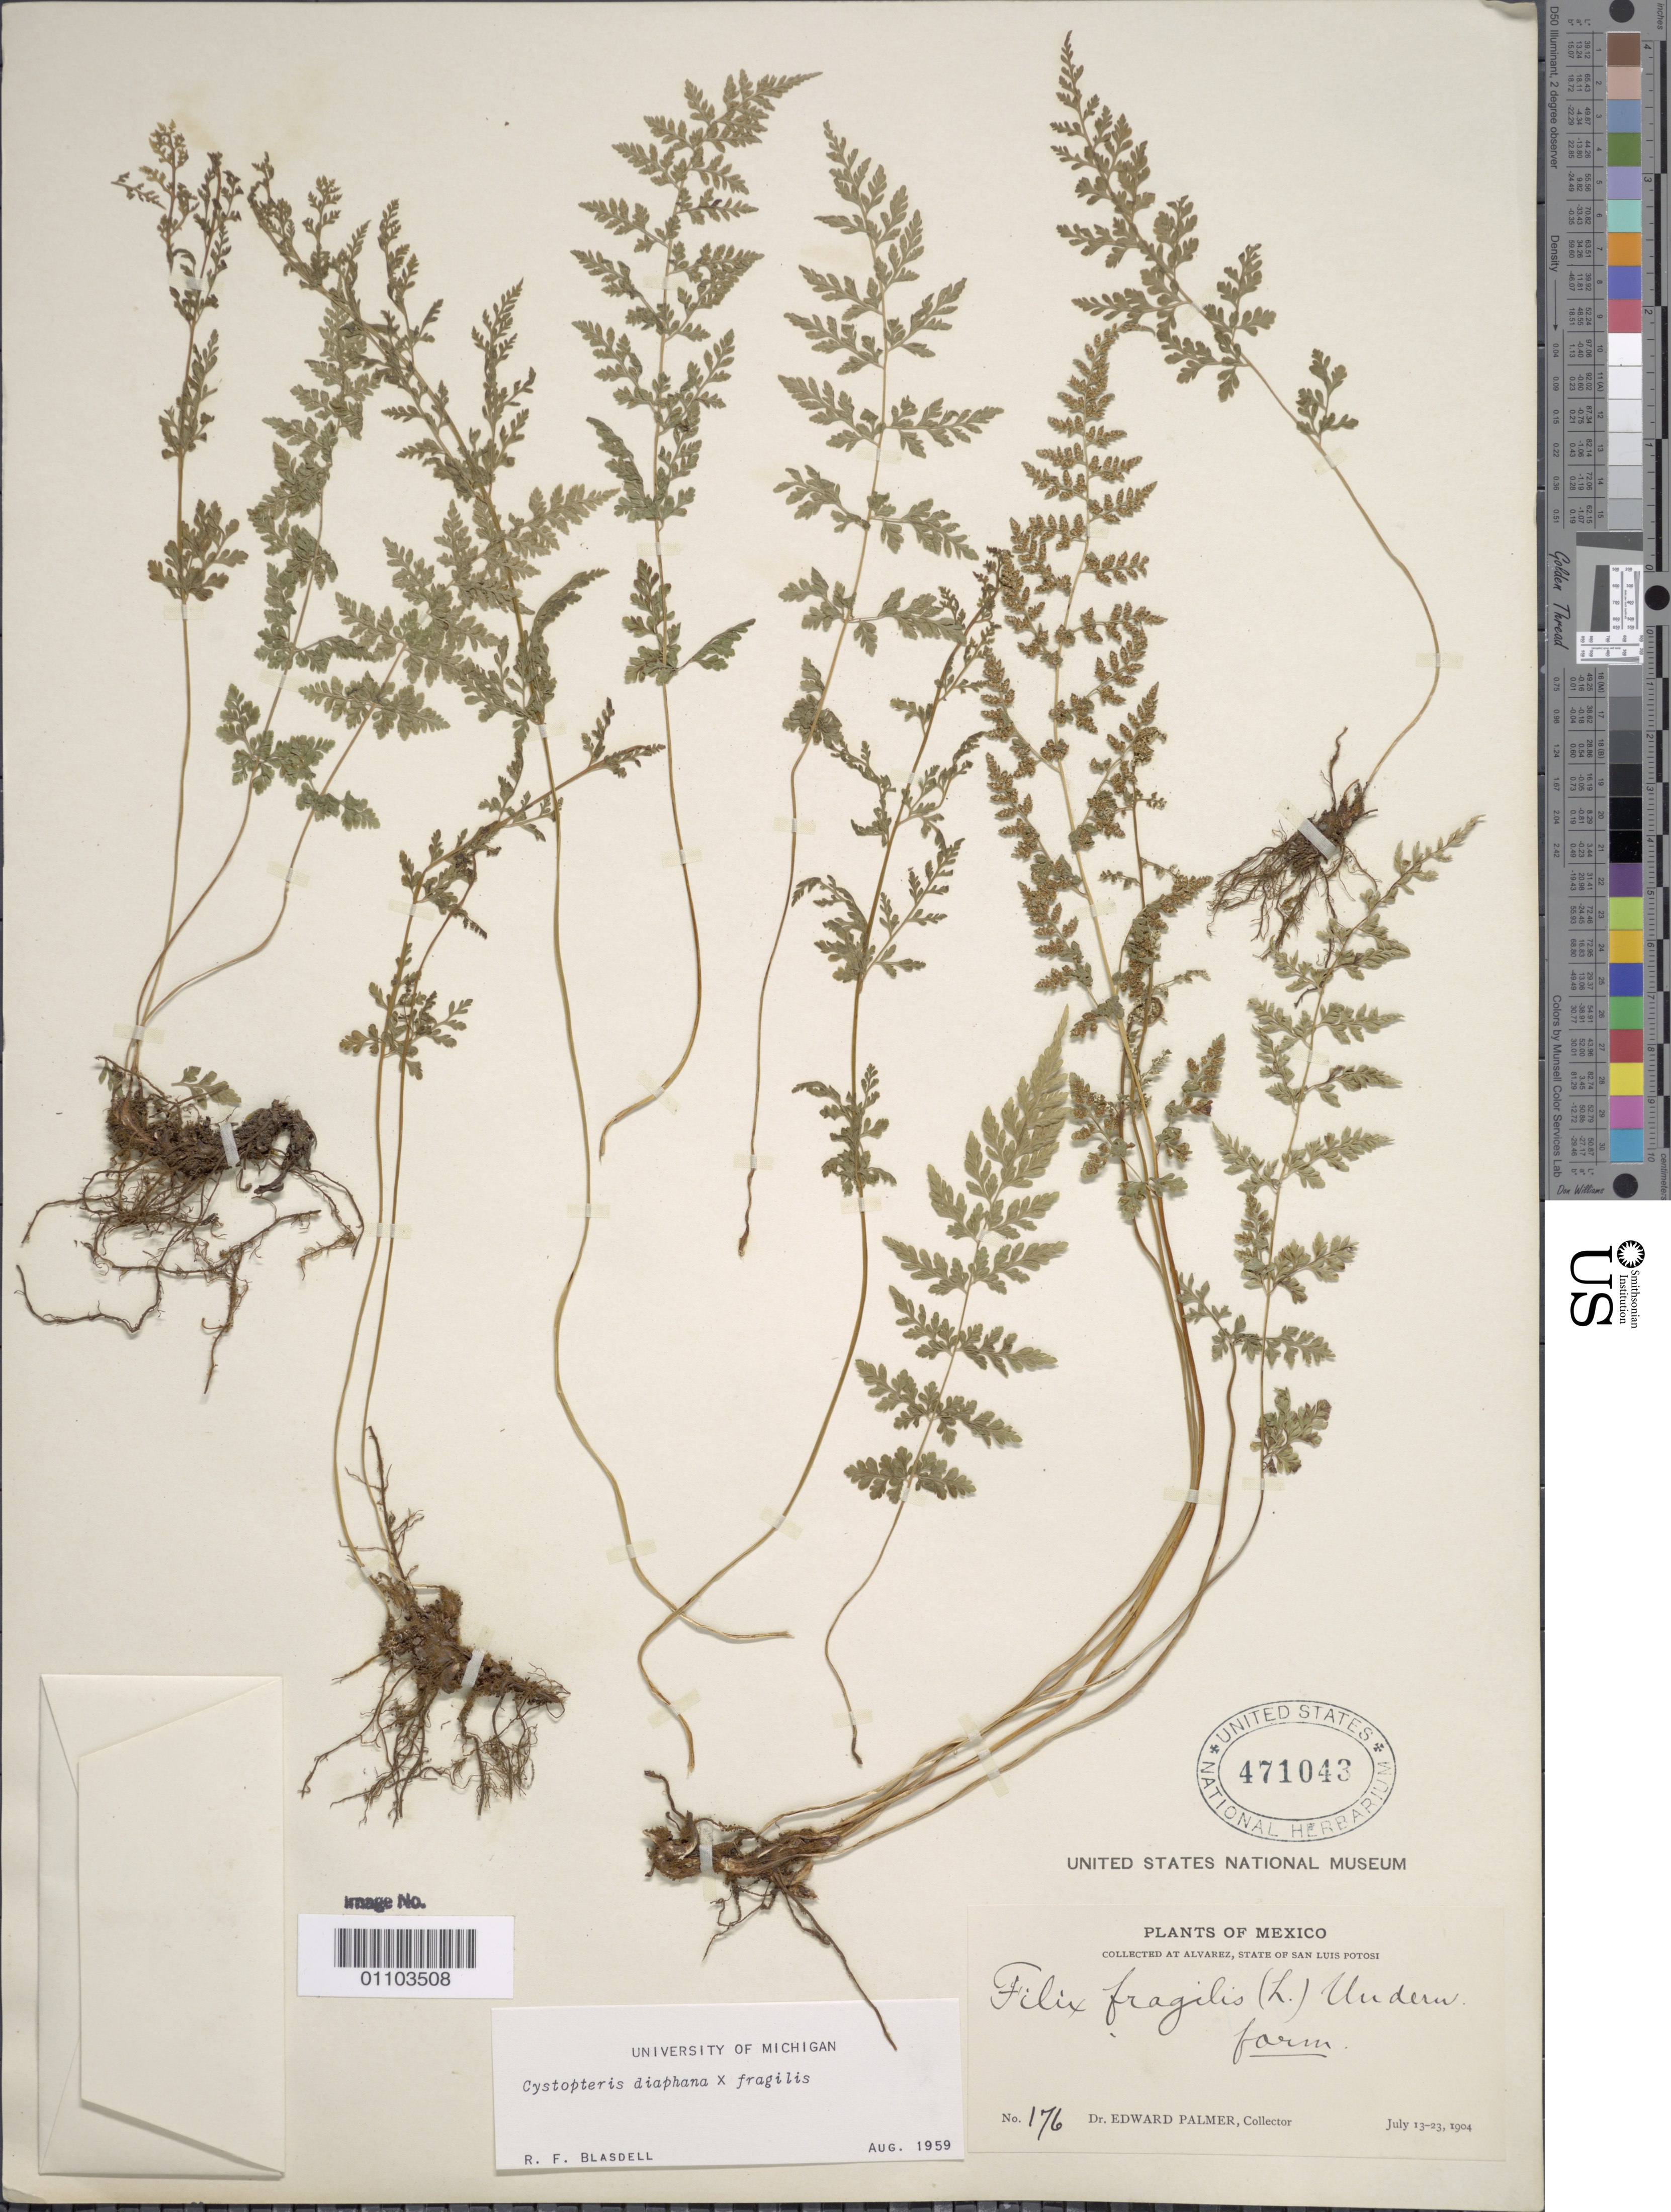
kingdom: Plantae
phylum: Tracheophyta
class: Polypodiopsida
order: Polypodiales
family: Cystopteridaceae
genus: Cystopteris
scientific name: Cystopteris diaphana x C. fragilis (L.) Bernh.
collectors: E. Palmer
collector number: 176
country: Mexico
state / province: San Luis Potosí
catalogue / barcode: US 471043